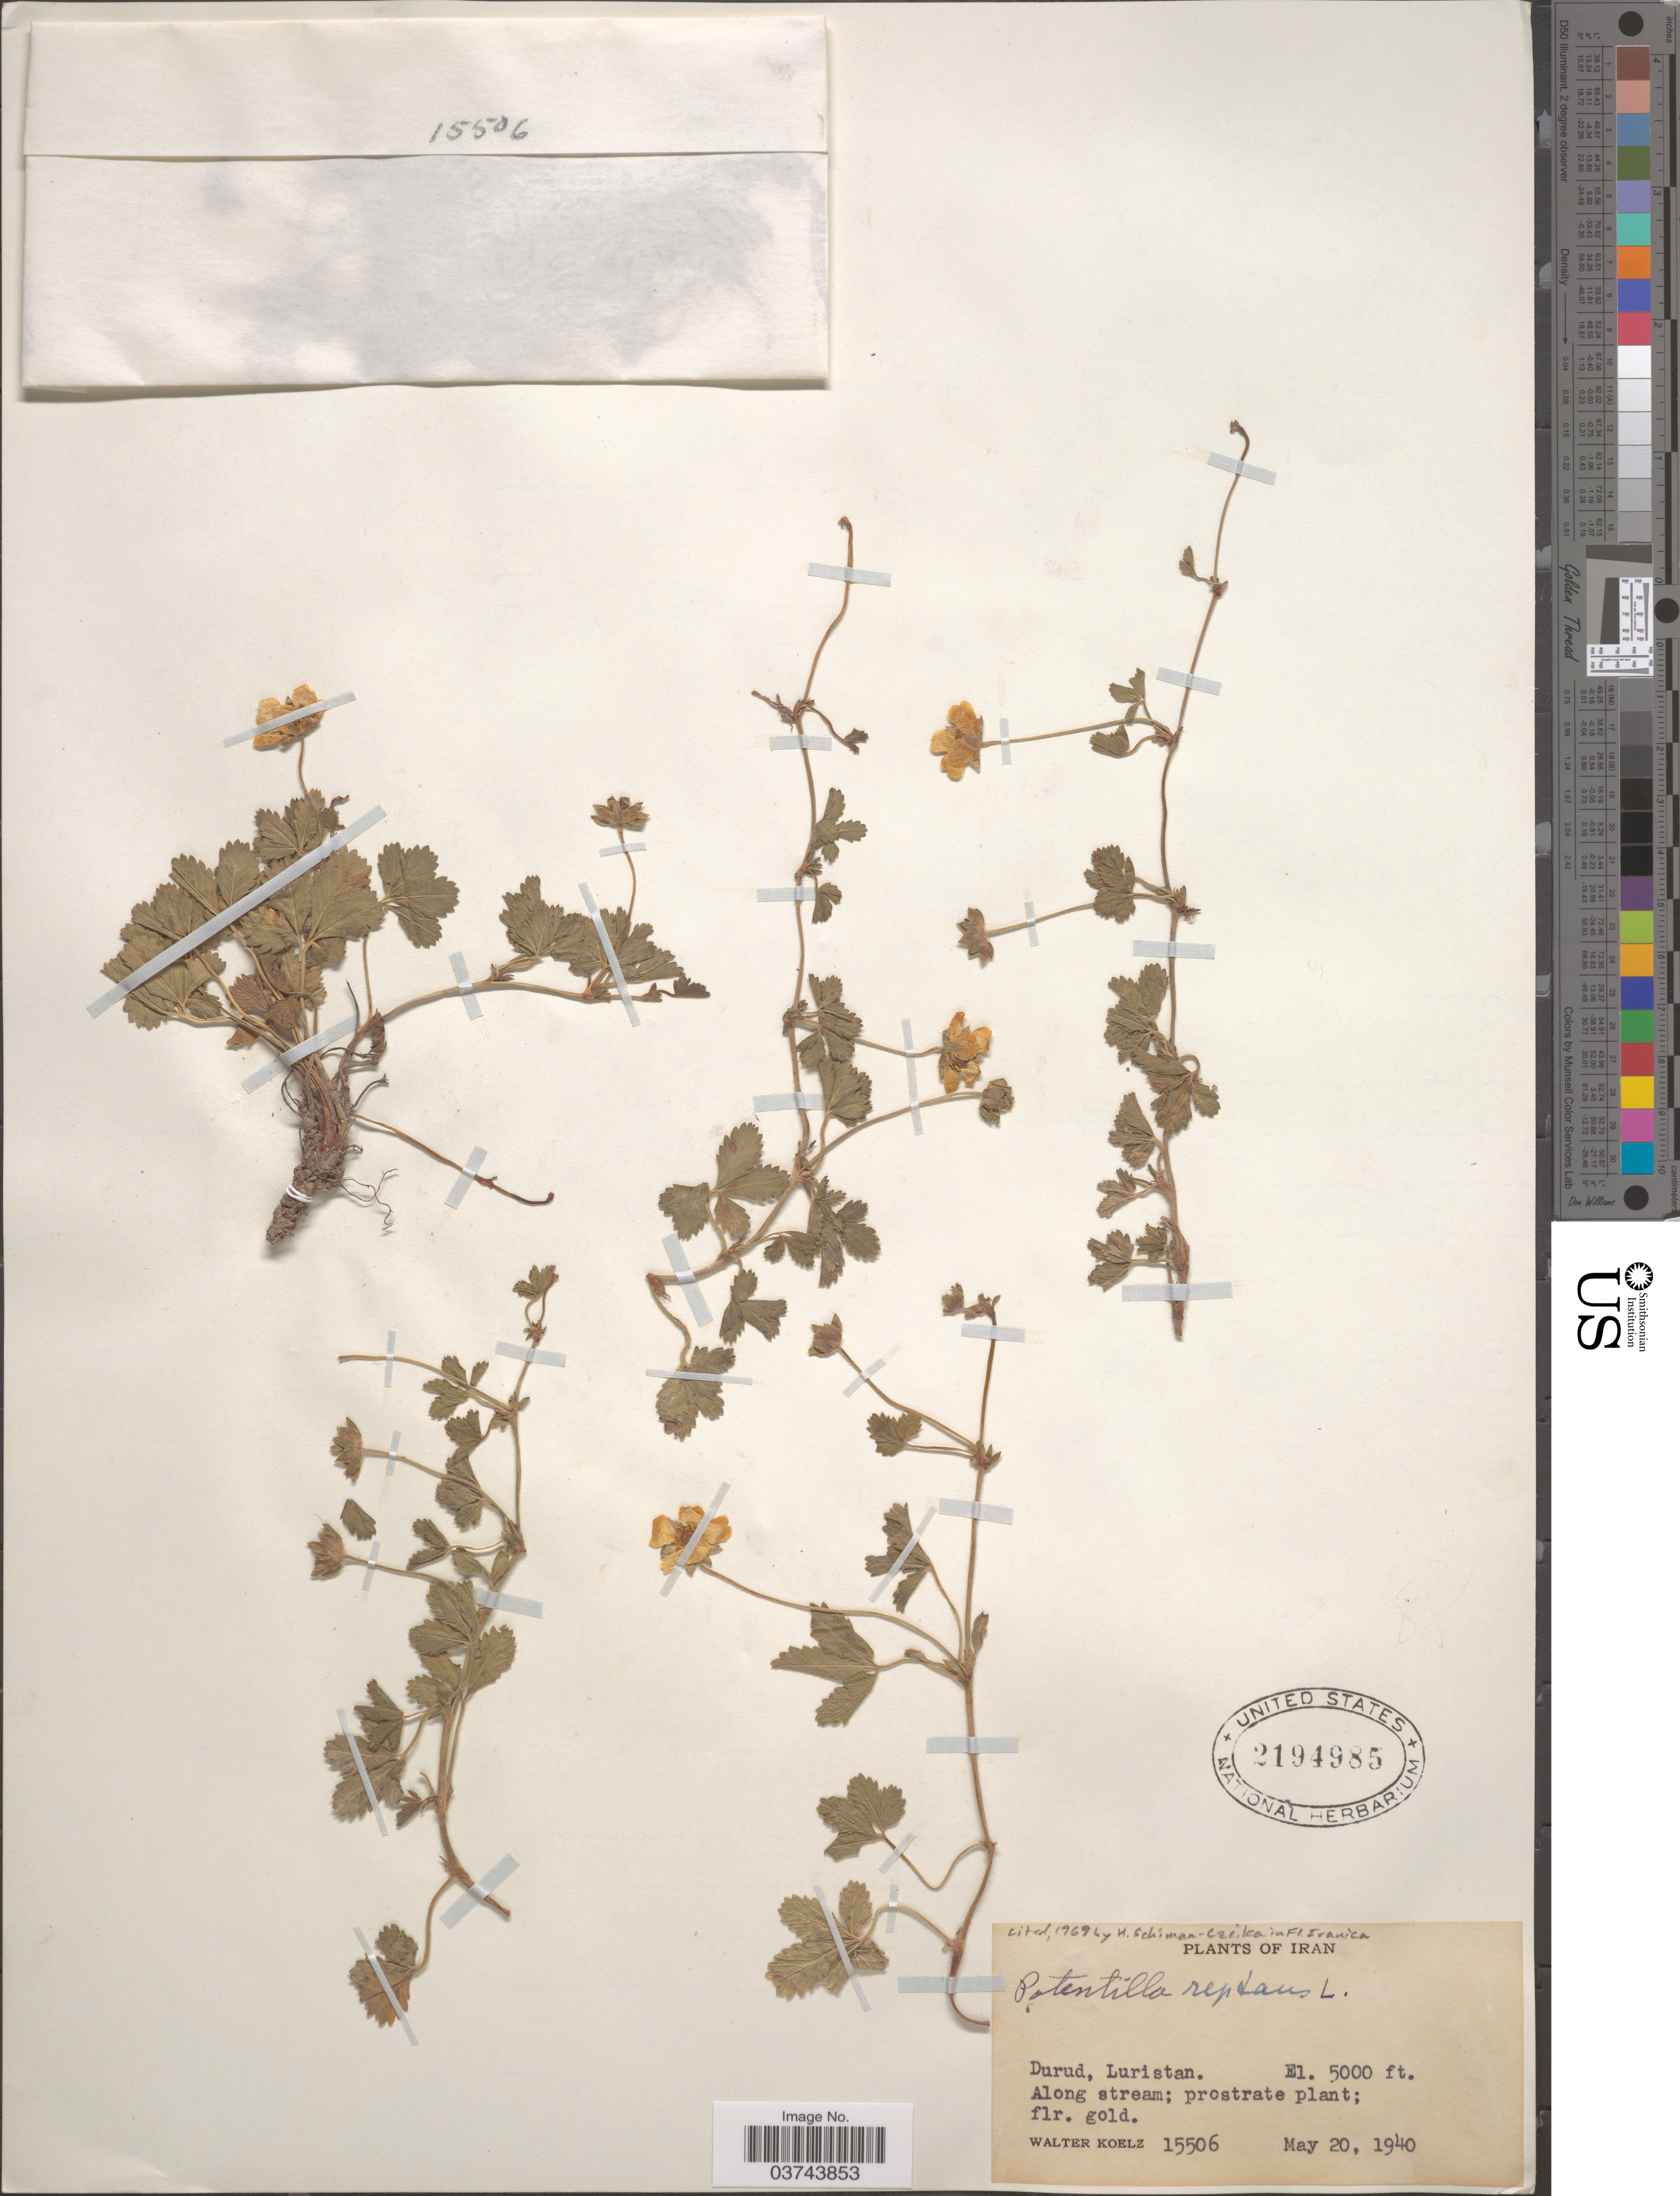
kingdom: Plantae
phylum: Tracheophyta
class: Magnoliopsida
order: Rosales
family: Rosaceae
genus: Potentilla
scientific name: Potentilla reptans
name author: L.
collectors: W. N. Koelz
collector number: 15506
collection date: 1940-05-20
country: Iran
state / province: Lorestan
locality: Durud, Luristan.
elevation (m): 1524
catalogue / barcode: US 2194985